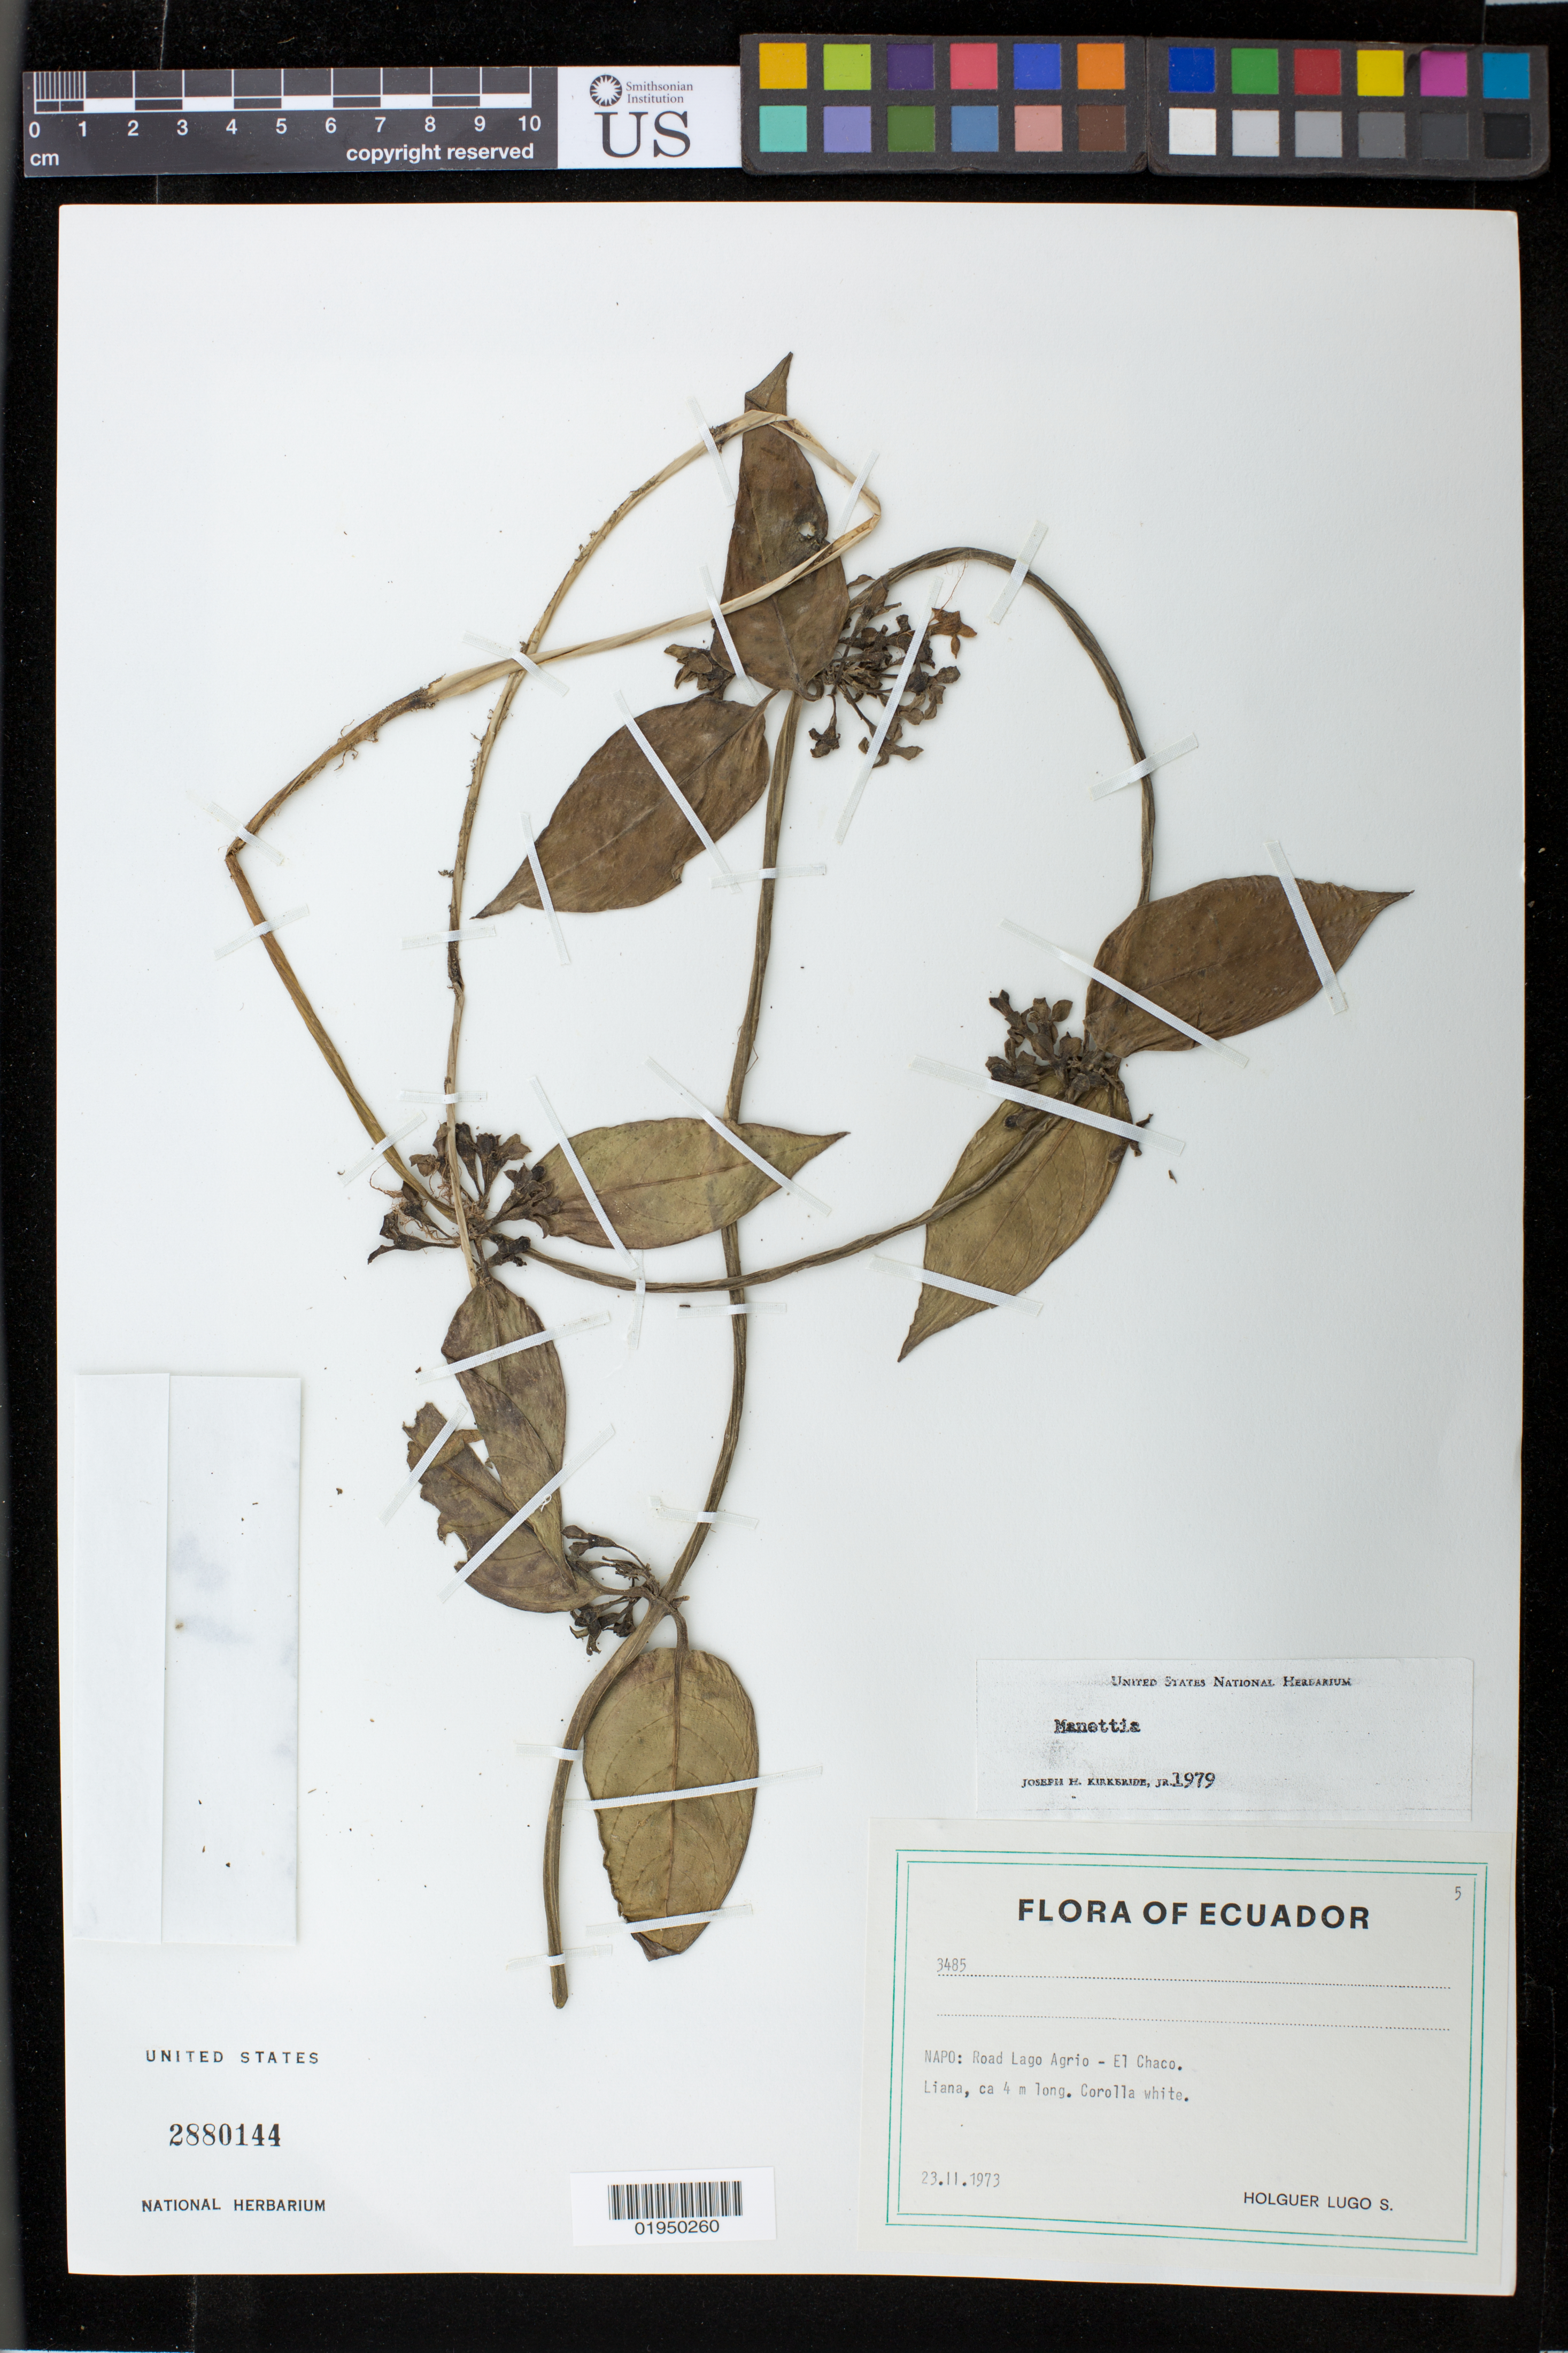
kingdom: Plantae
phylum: Tracheophyta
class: Magnoliopsida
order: Gentianales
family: Rubiaceae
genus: Manettia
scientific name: Manettia sp.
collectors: H. Lugo S.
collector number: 3485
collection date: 1973-02-23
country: Ecuador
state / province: Napo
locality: Road Lago Agrio - El Chaco.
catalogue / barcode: US 2880144